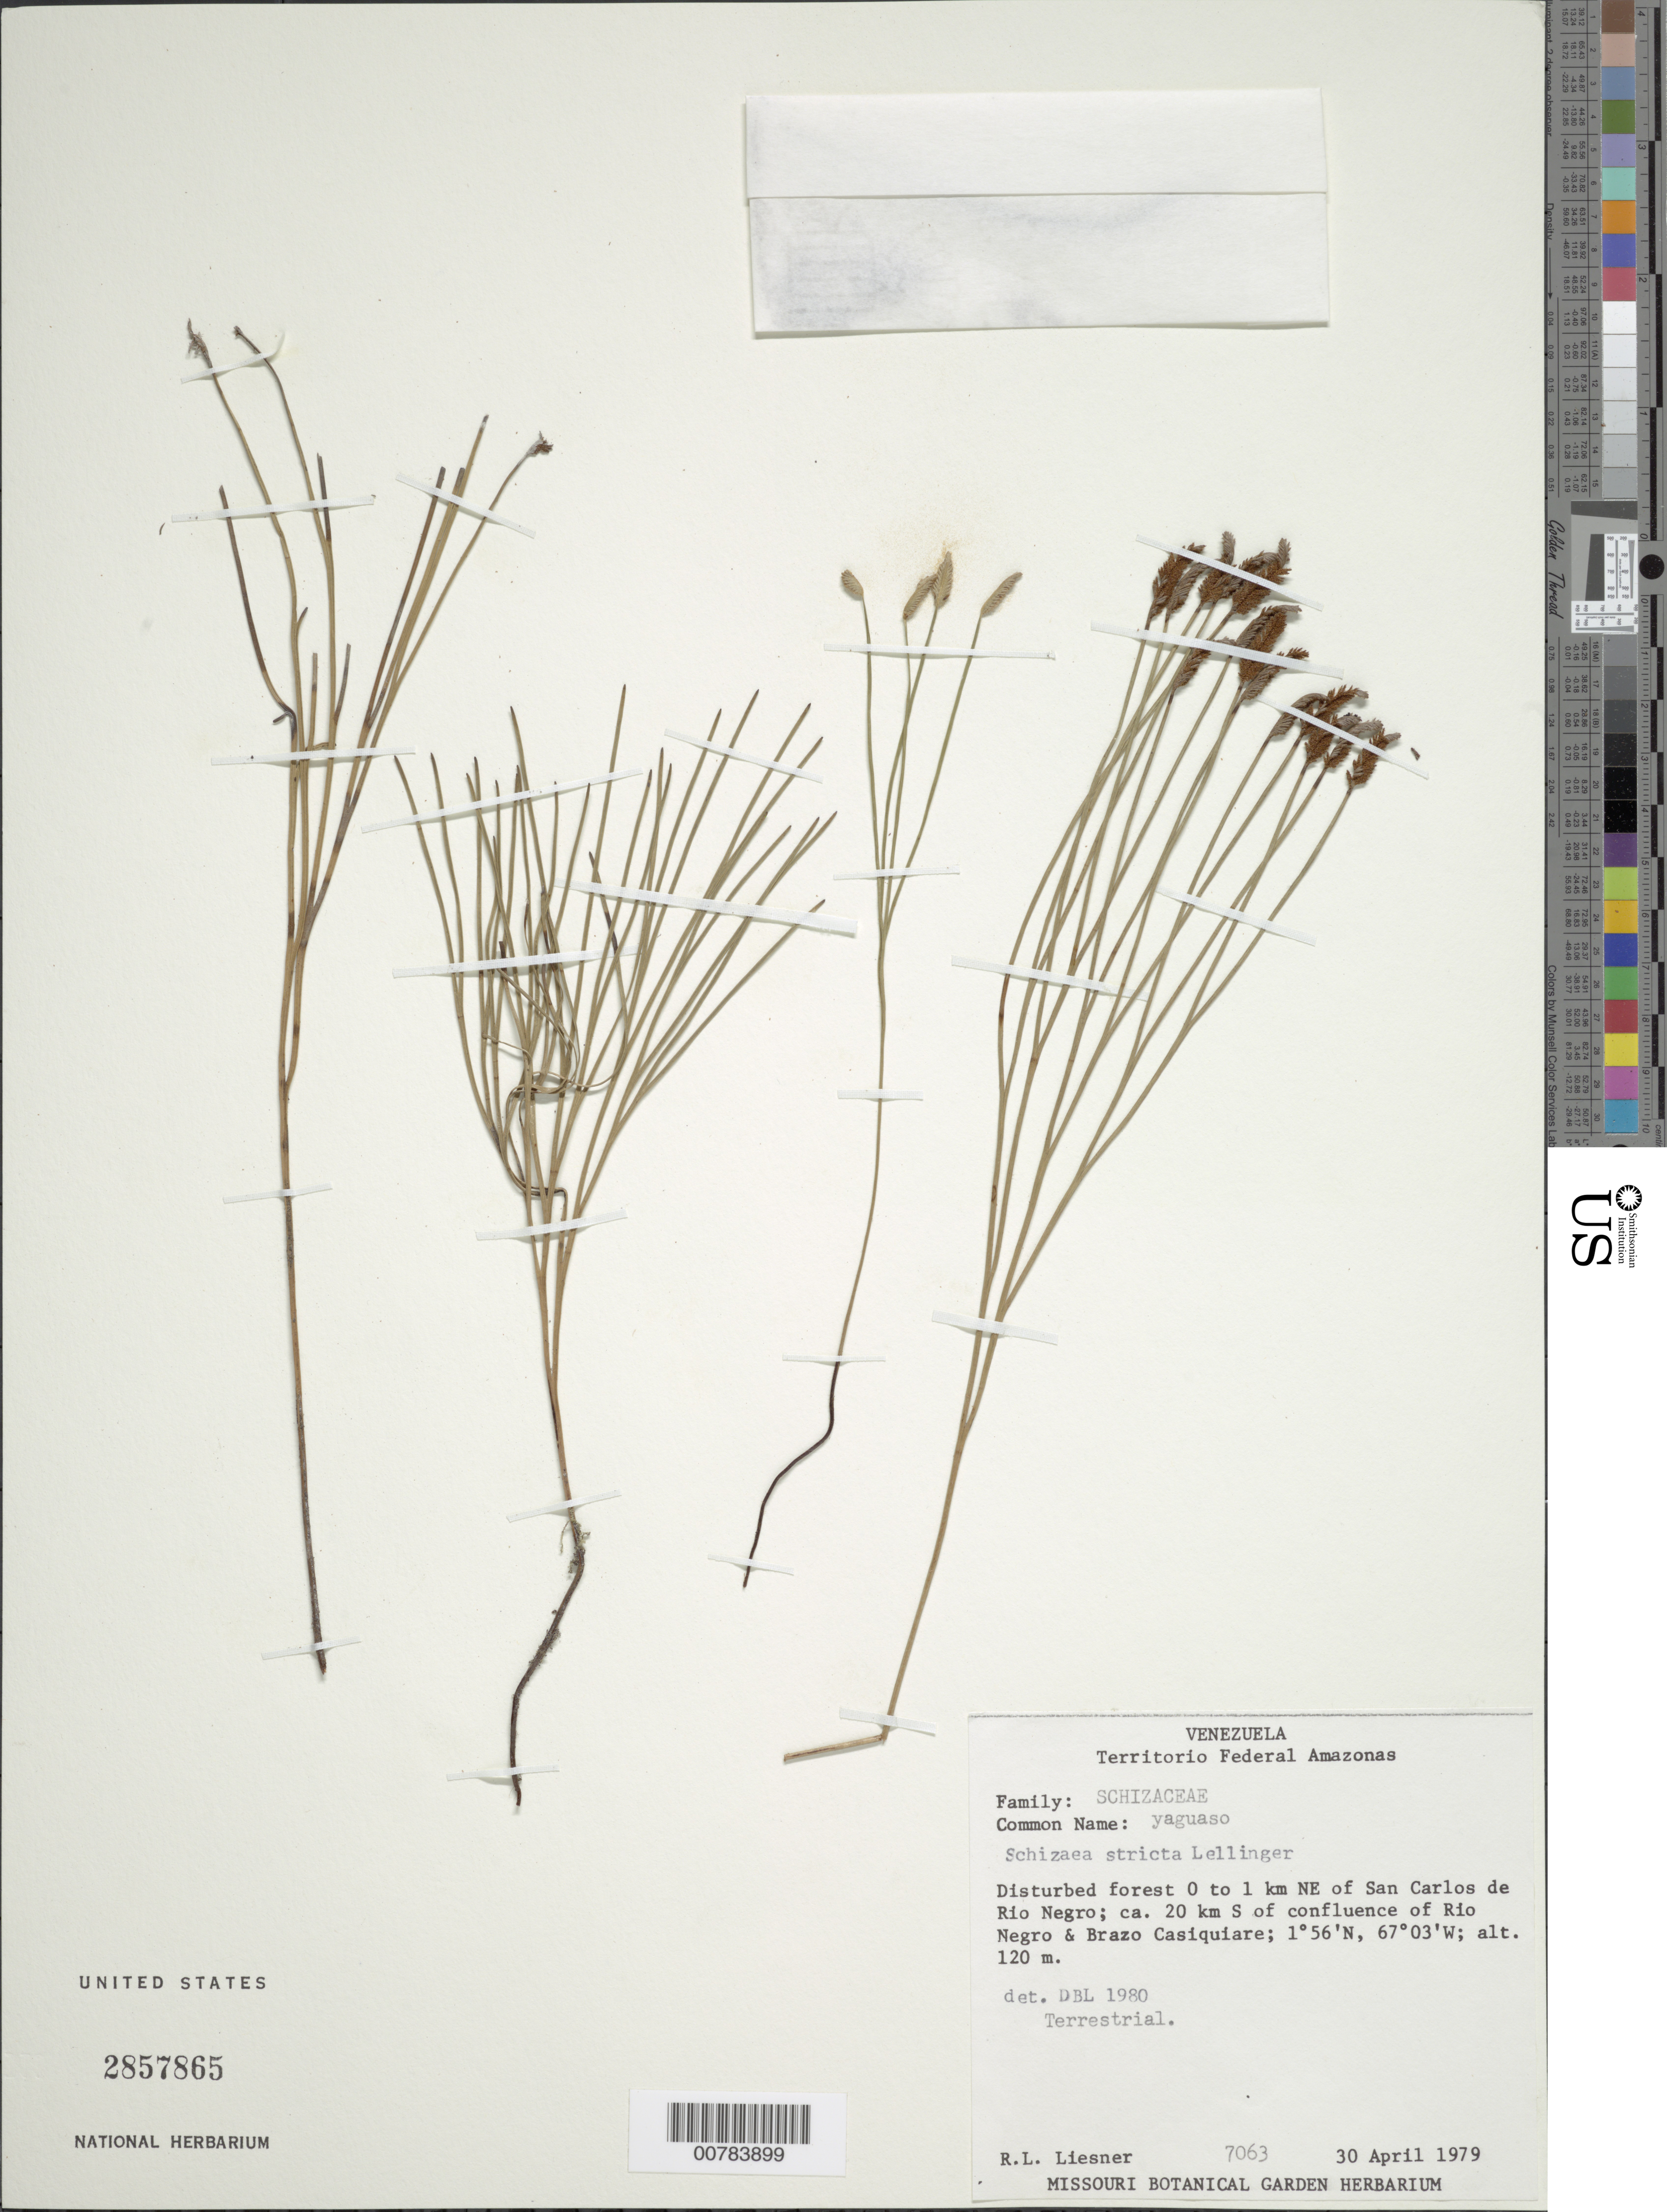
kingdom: Plantae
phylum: Tracheophyta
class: Polypodiopsida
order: Schizaeales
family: Schizaeaceae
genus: Schizaea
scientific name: Schizaea stricta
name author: Lellinger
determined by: Lellinger, David B., (BOT), Smithsonian Institution - National Museum of Natural History (UNITED STATES)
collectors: R. L. Liesner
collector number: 7063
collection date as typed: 30-Apr-79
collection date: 1979-04-30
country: Venezuela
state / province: Amazonas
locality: San Carlos de Río Negro, 0 to 1 km NE of; 20 km S of confl of Río Negro & Brazo Casiquiare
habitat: Disturbed forest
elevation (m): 120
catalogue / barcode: US 2857865